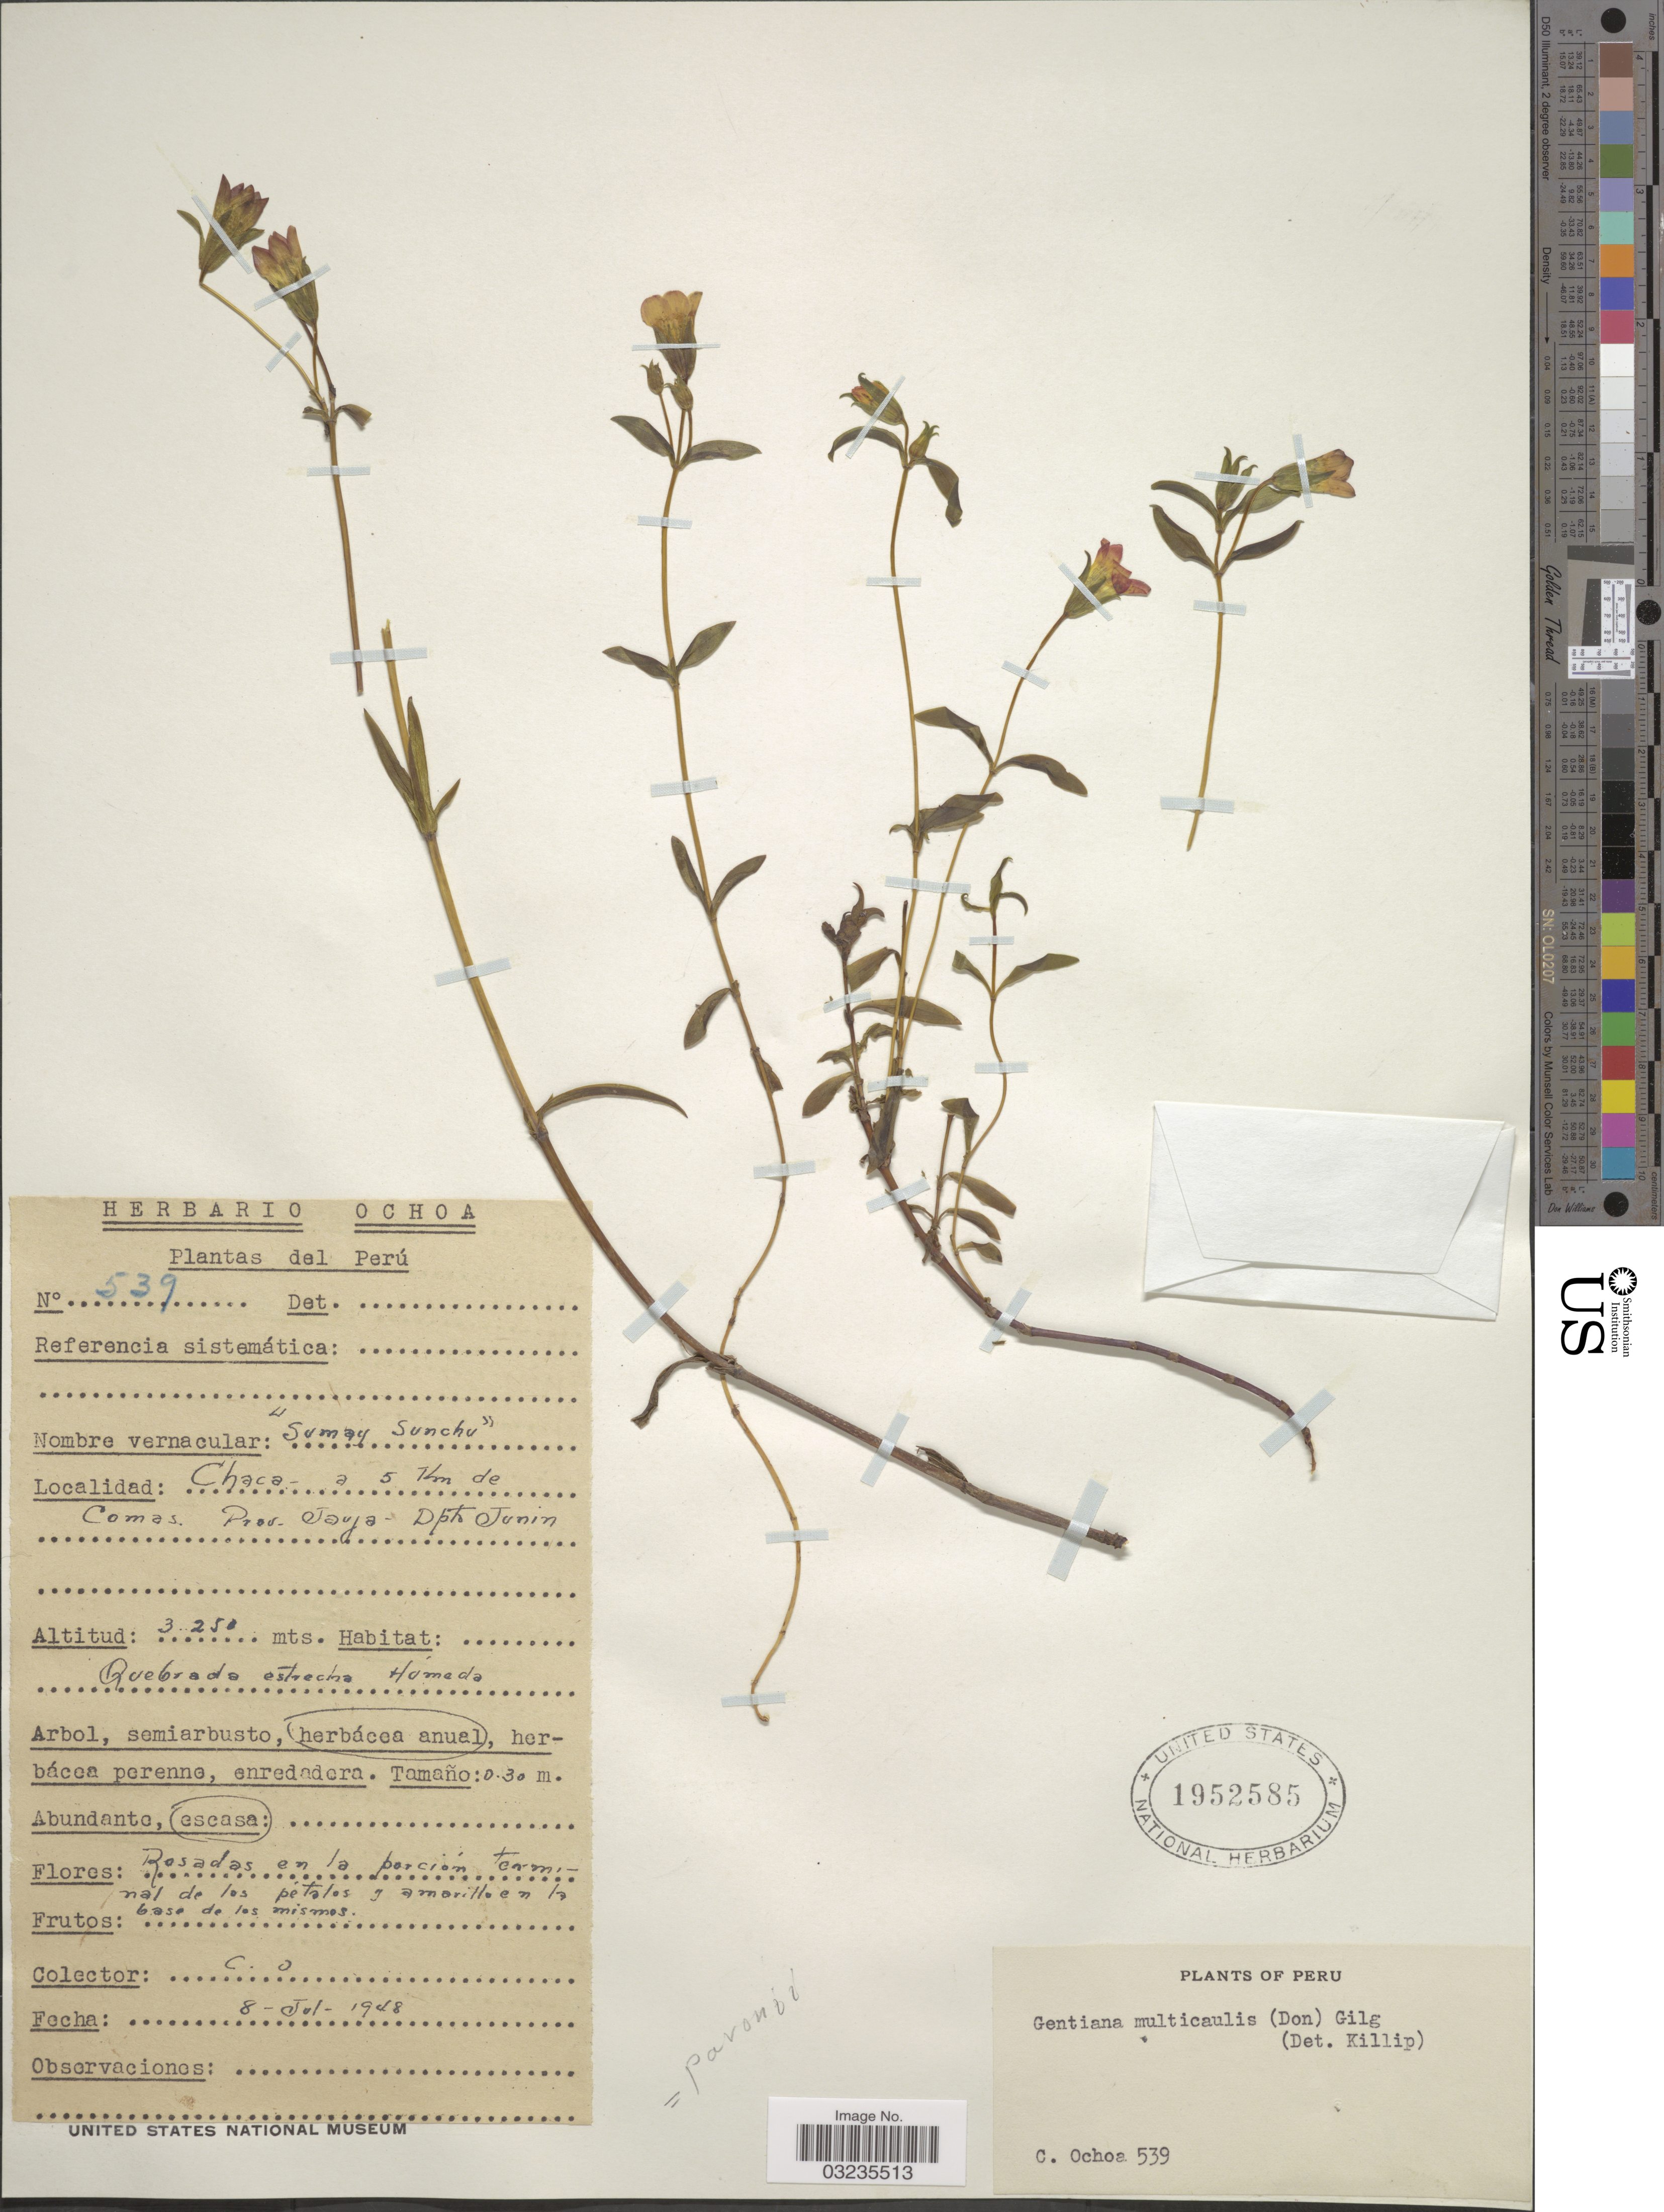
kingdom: Plantae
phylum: Tracheophyta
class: Magnoliopsida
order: Gentianales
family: Gentianaceae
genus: Gentiana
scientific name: Gentiana pavonii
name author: Griseb.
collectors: C. Ochoa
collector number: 539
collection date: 1948-07-08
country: Peru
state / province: Junín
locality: Chaca - a 5 Km de Comas. Prov. Tauja Dpto. Junin. Quebrada estrecha Húmeda.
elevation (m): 3250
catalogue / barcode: US 1952585